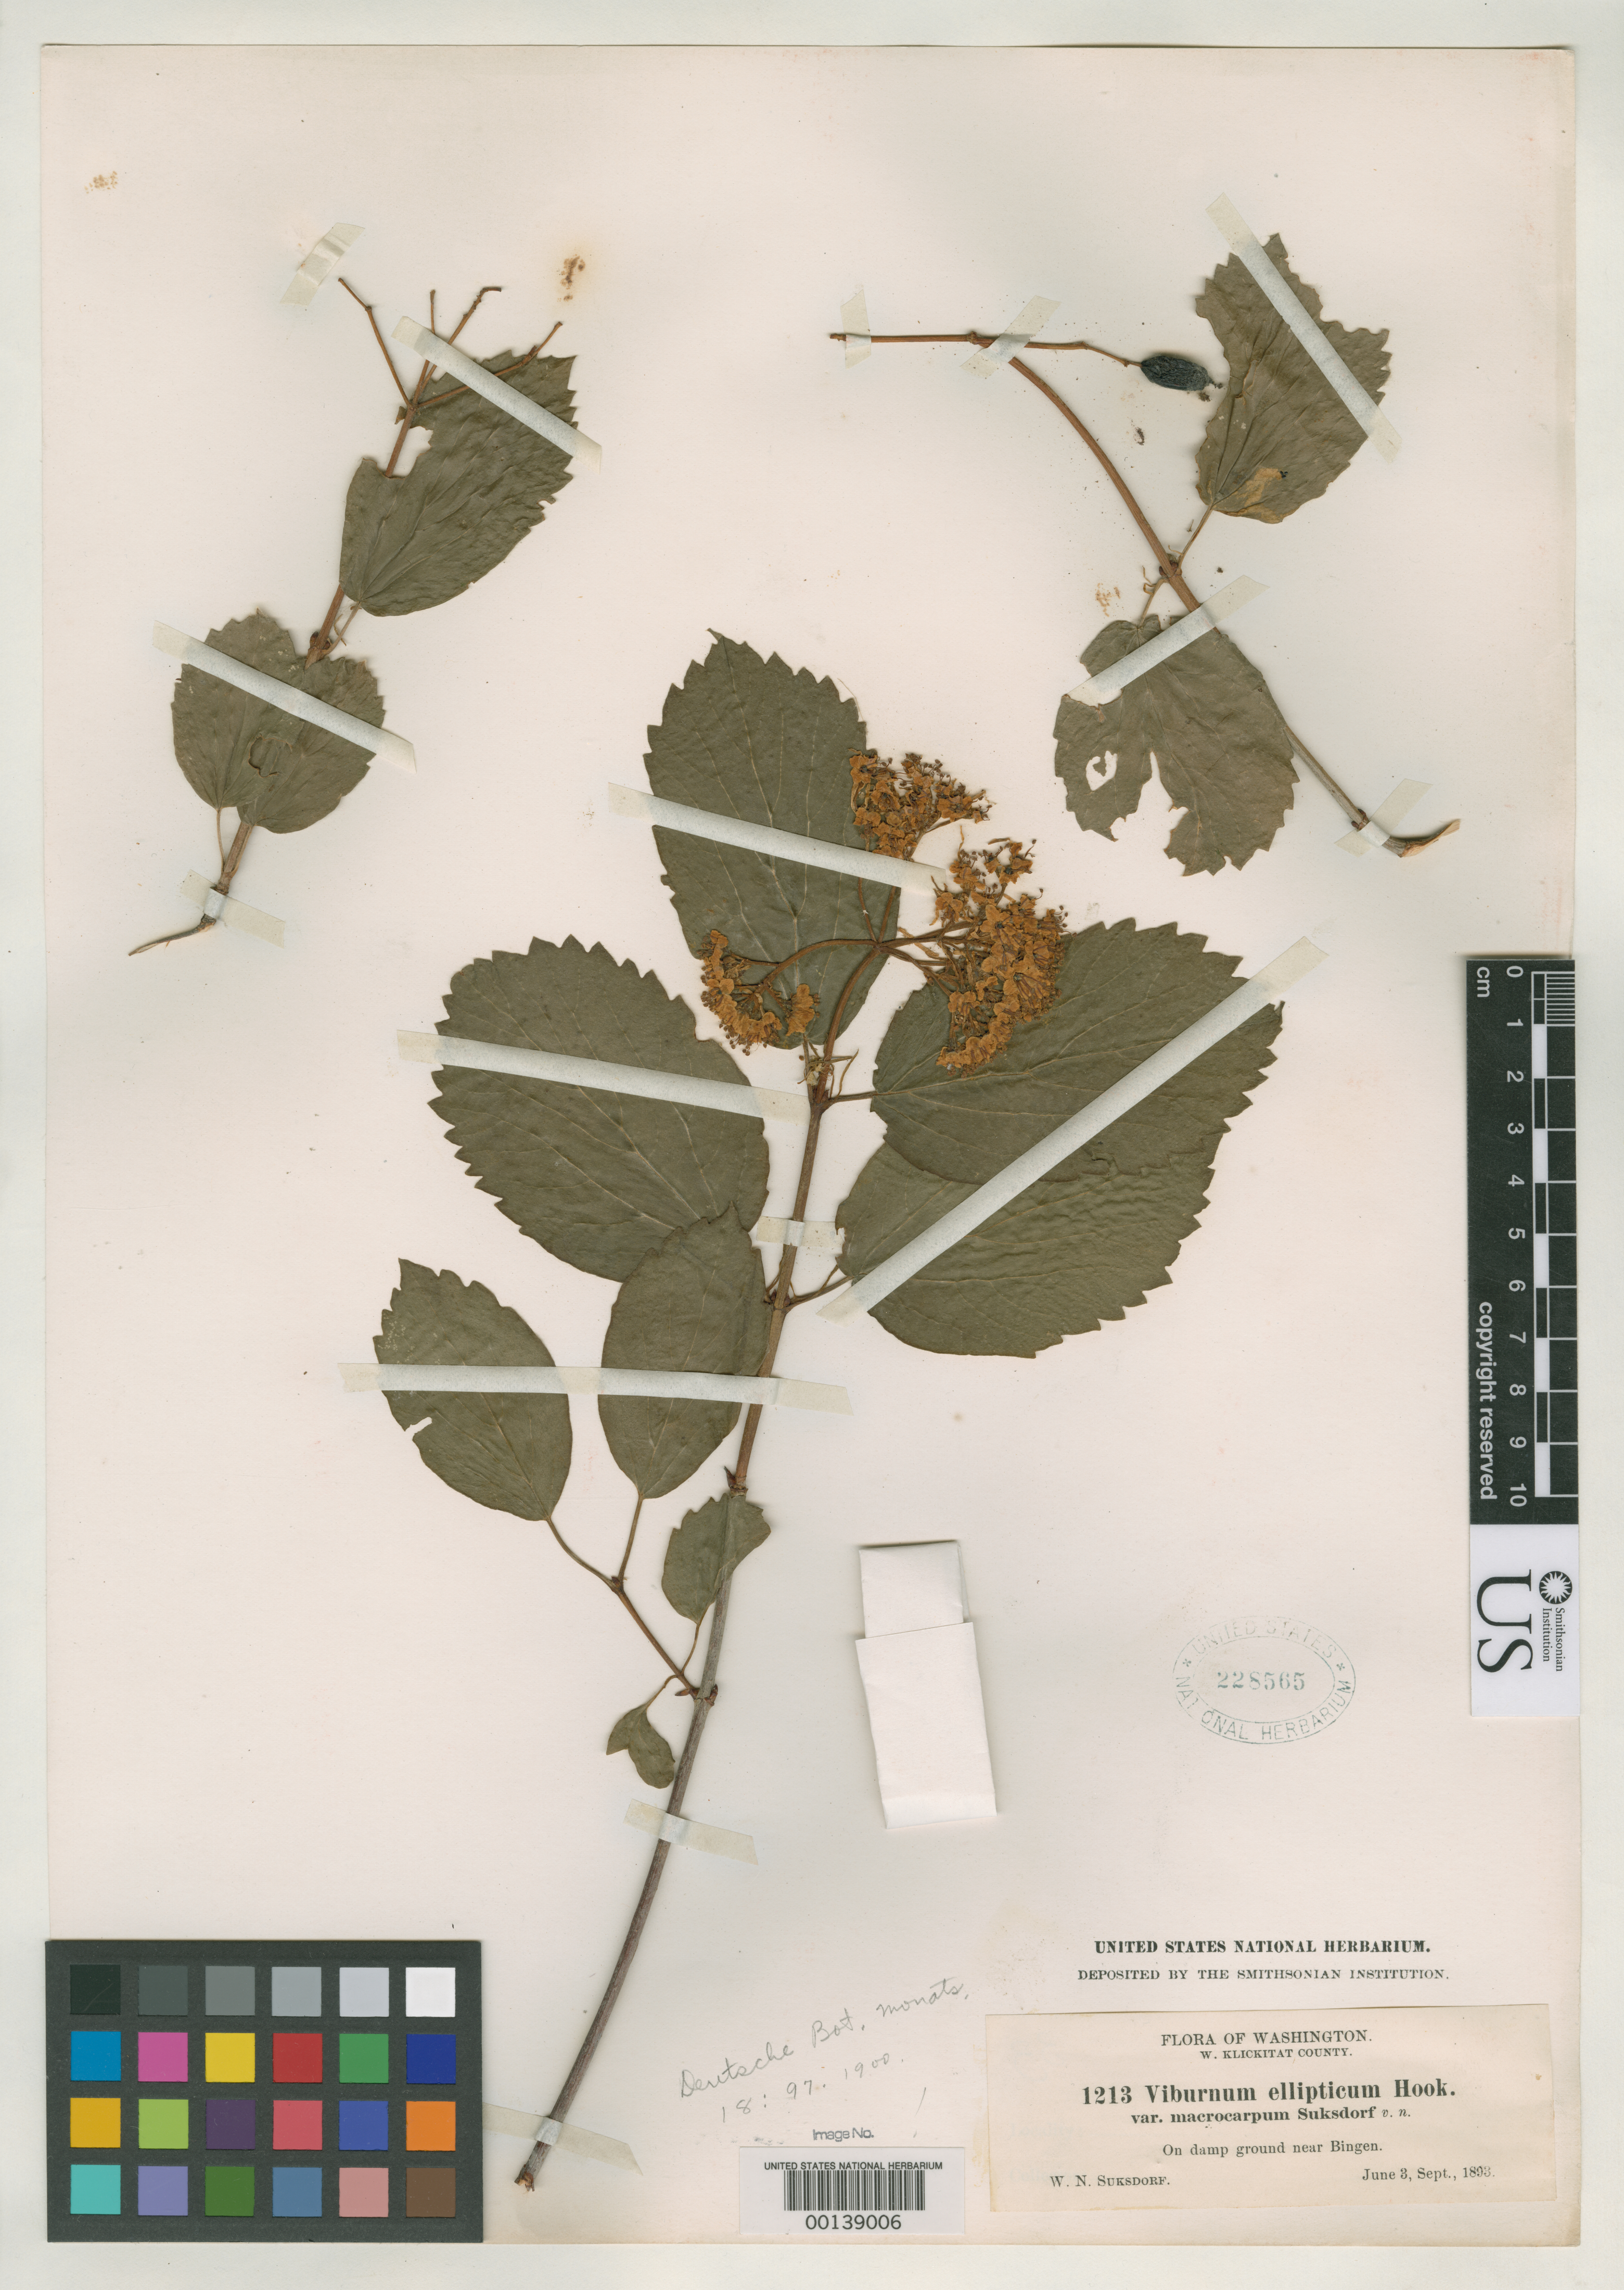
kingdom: Plantae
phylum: Tracheophyta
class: Magnoliopsida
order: Dipsacales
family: Viburnaceae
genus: Viburnum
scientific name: Viburnum ellipticum var. macrocarpum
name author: Suksd.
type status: Isotype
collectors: W. N. Suksdorf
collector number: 1213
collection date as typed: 03 Jun 1893 to -- Sep 1893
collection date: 1893-06-03/1893-09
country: United States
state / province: Washington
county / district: Klickitat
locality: Near Bingen.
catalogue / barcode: US 228565